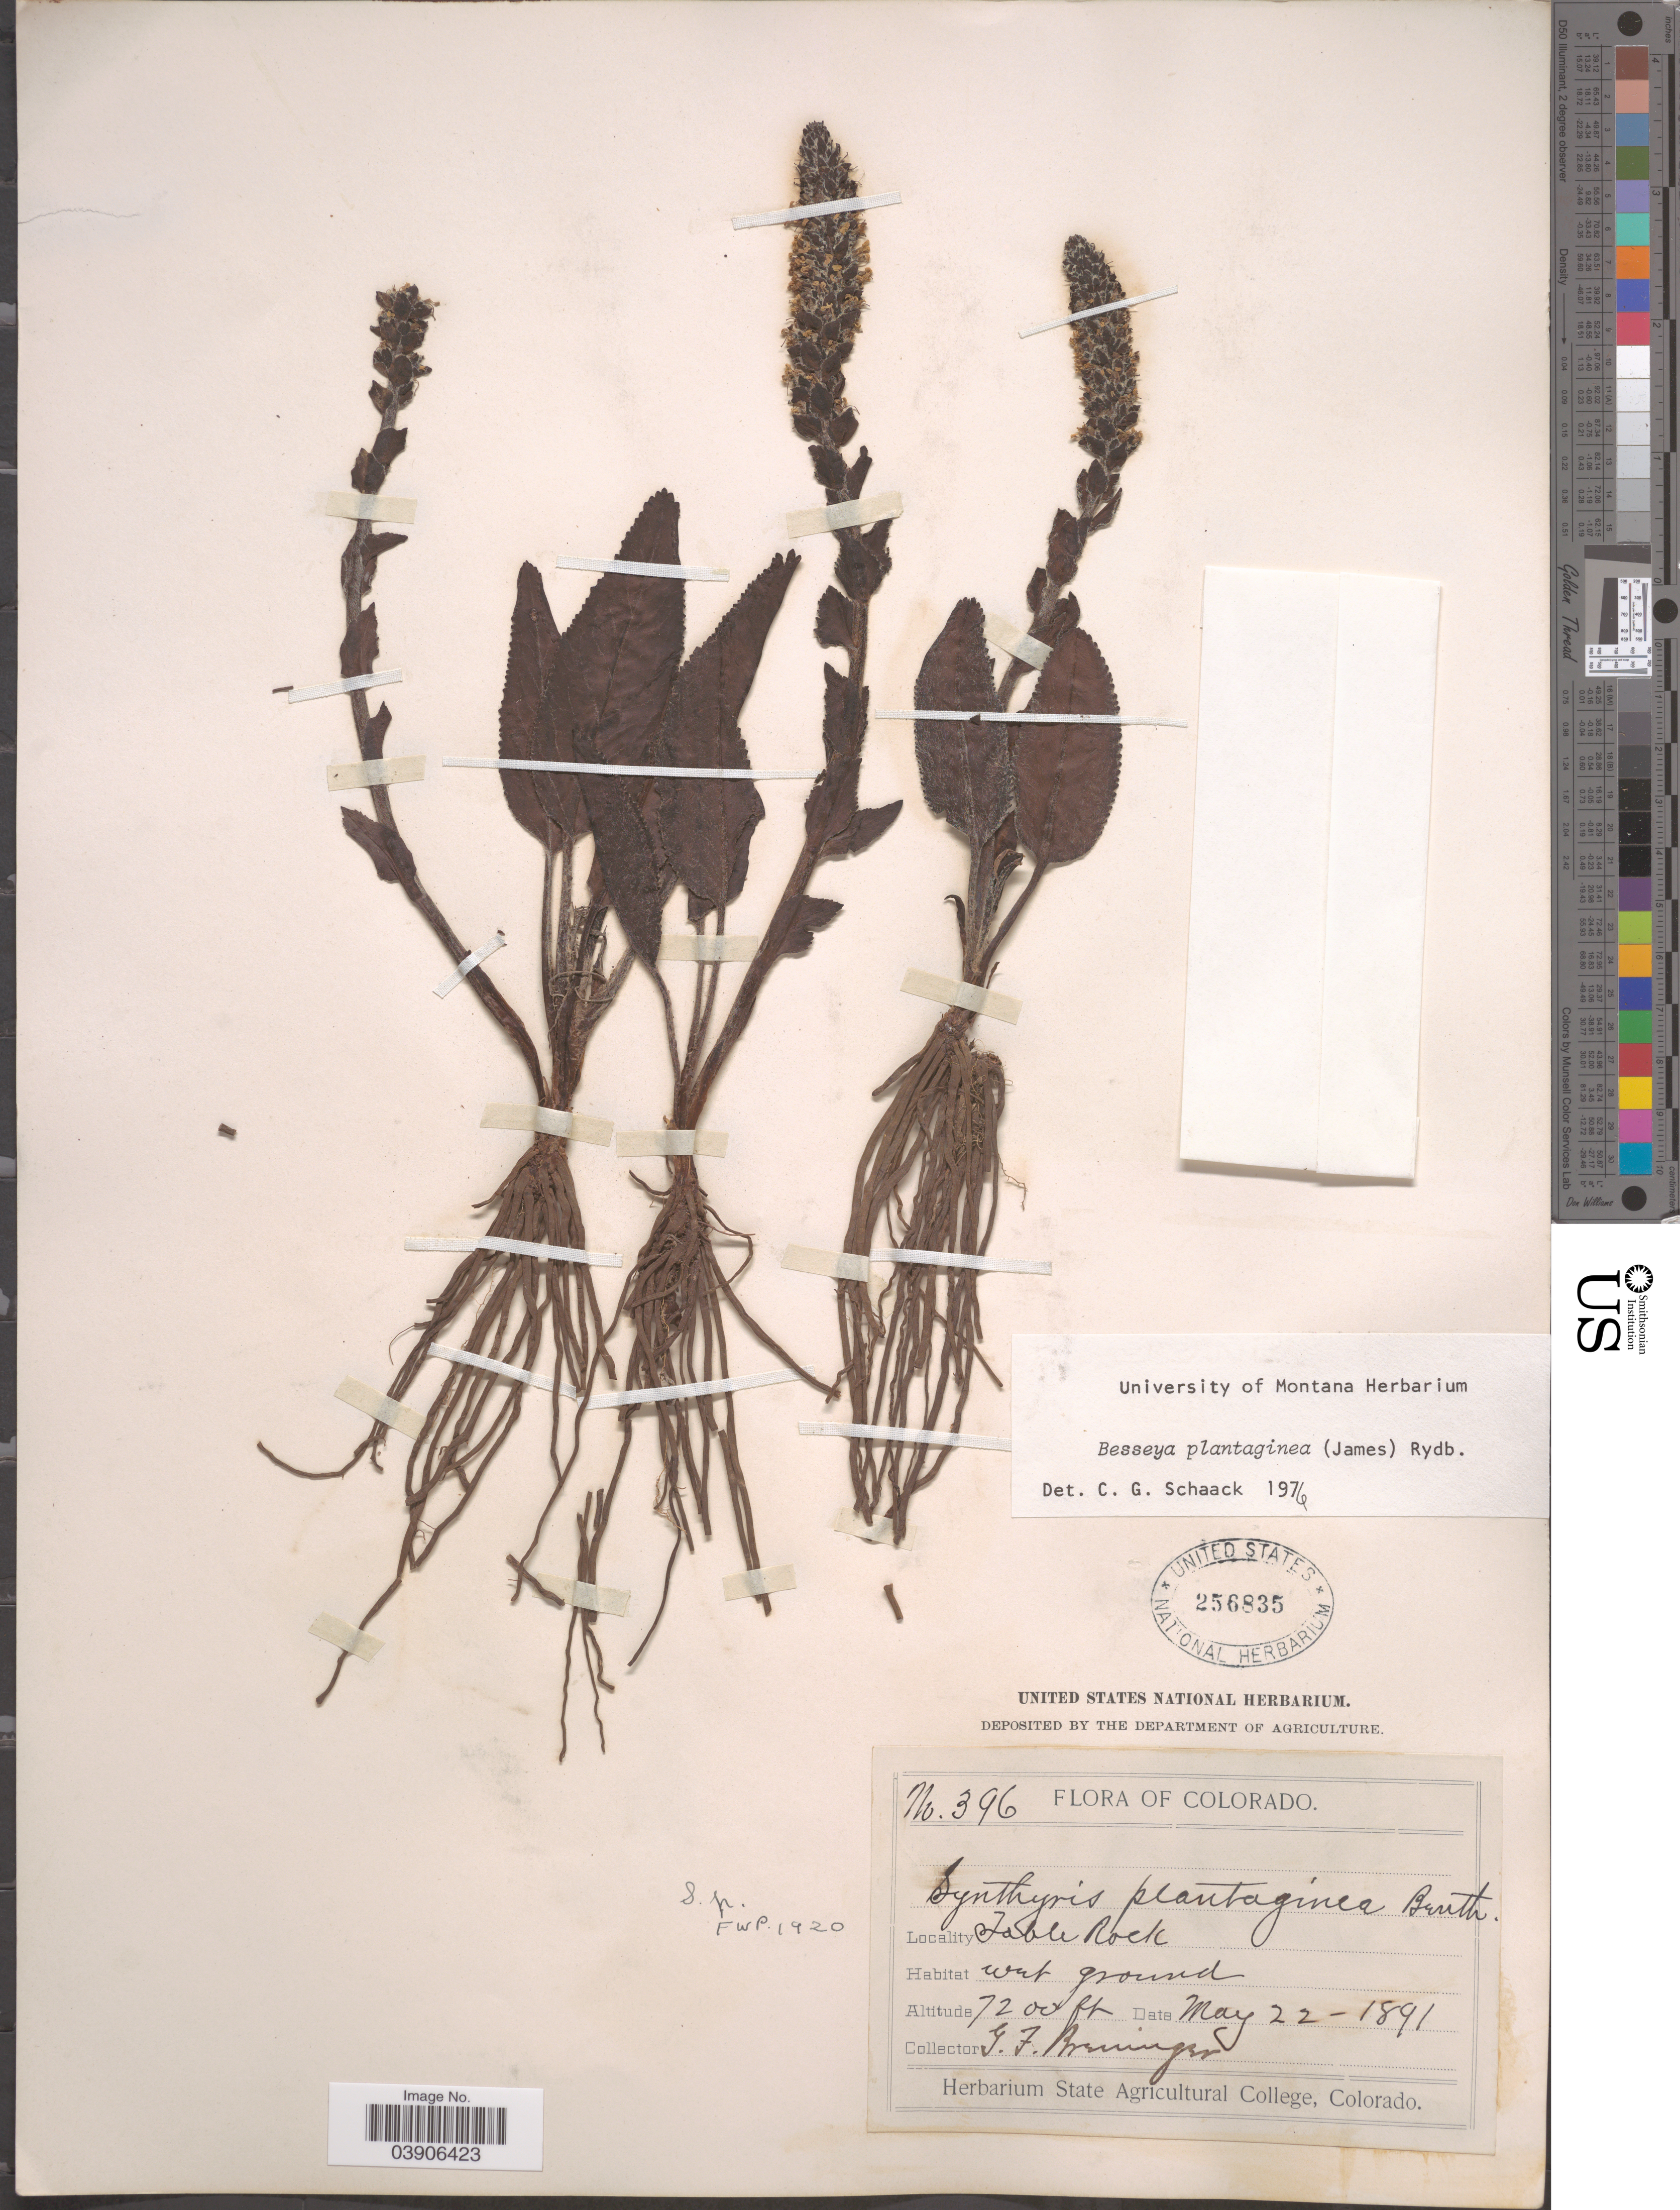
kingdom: Plantae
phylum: Tracheophyta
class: Magnoliopsida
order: Lamiales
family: Plantaginaceae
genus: Synthyris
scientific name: Synthyris plantaginea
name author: (E. James) Benth.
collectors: G. Breninger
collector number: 396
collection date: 1891-05-22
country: United States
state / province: Colorado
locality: Table Rock.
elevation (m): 2195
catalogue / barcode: US 256835